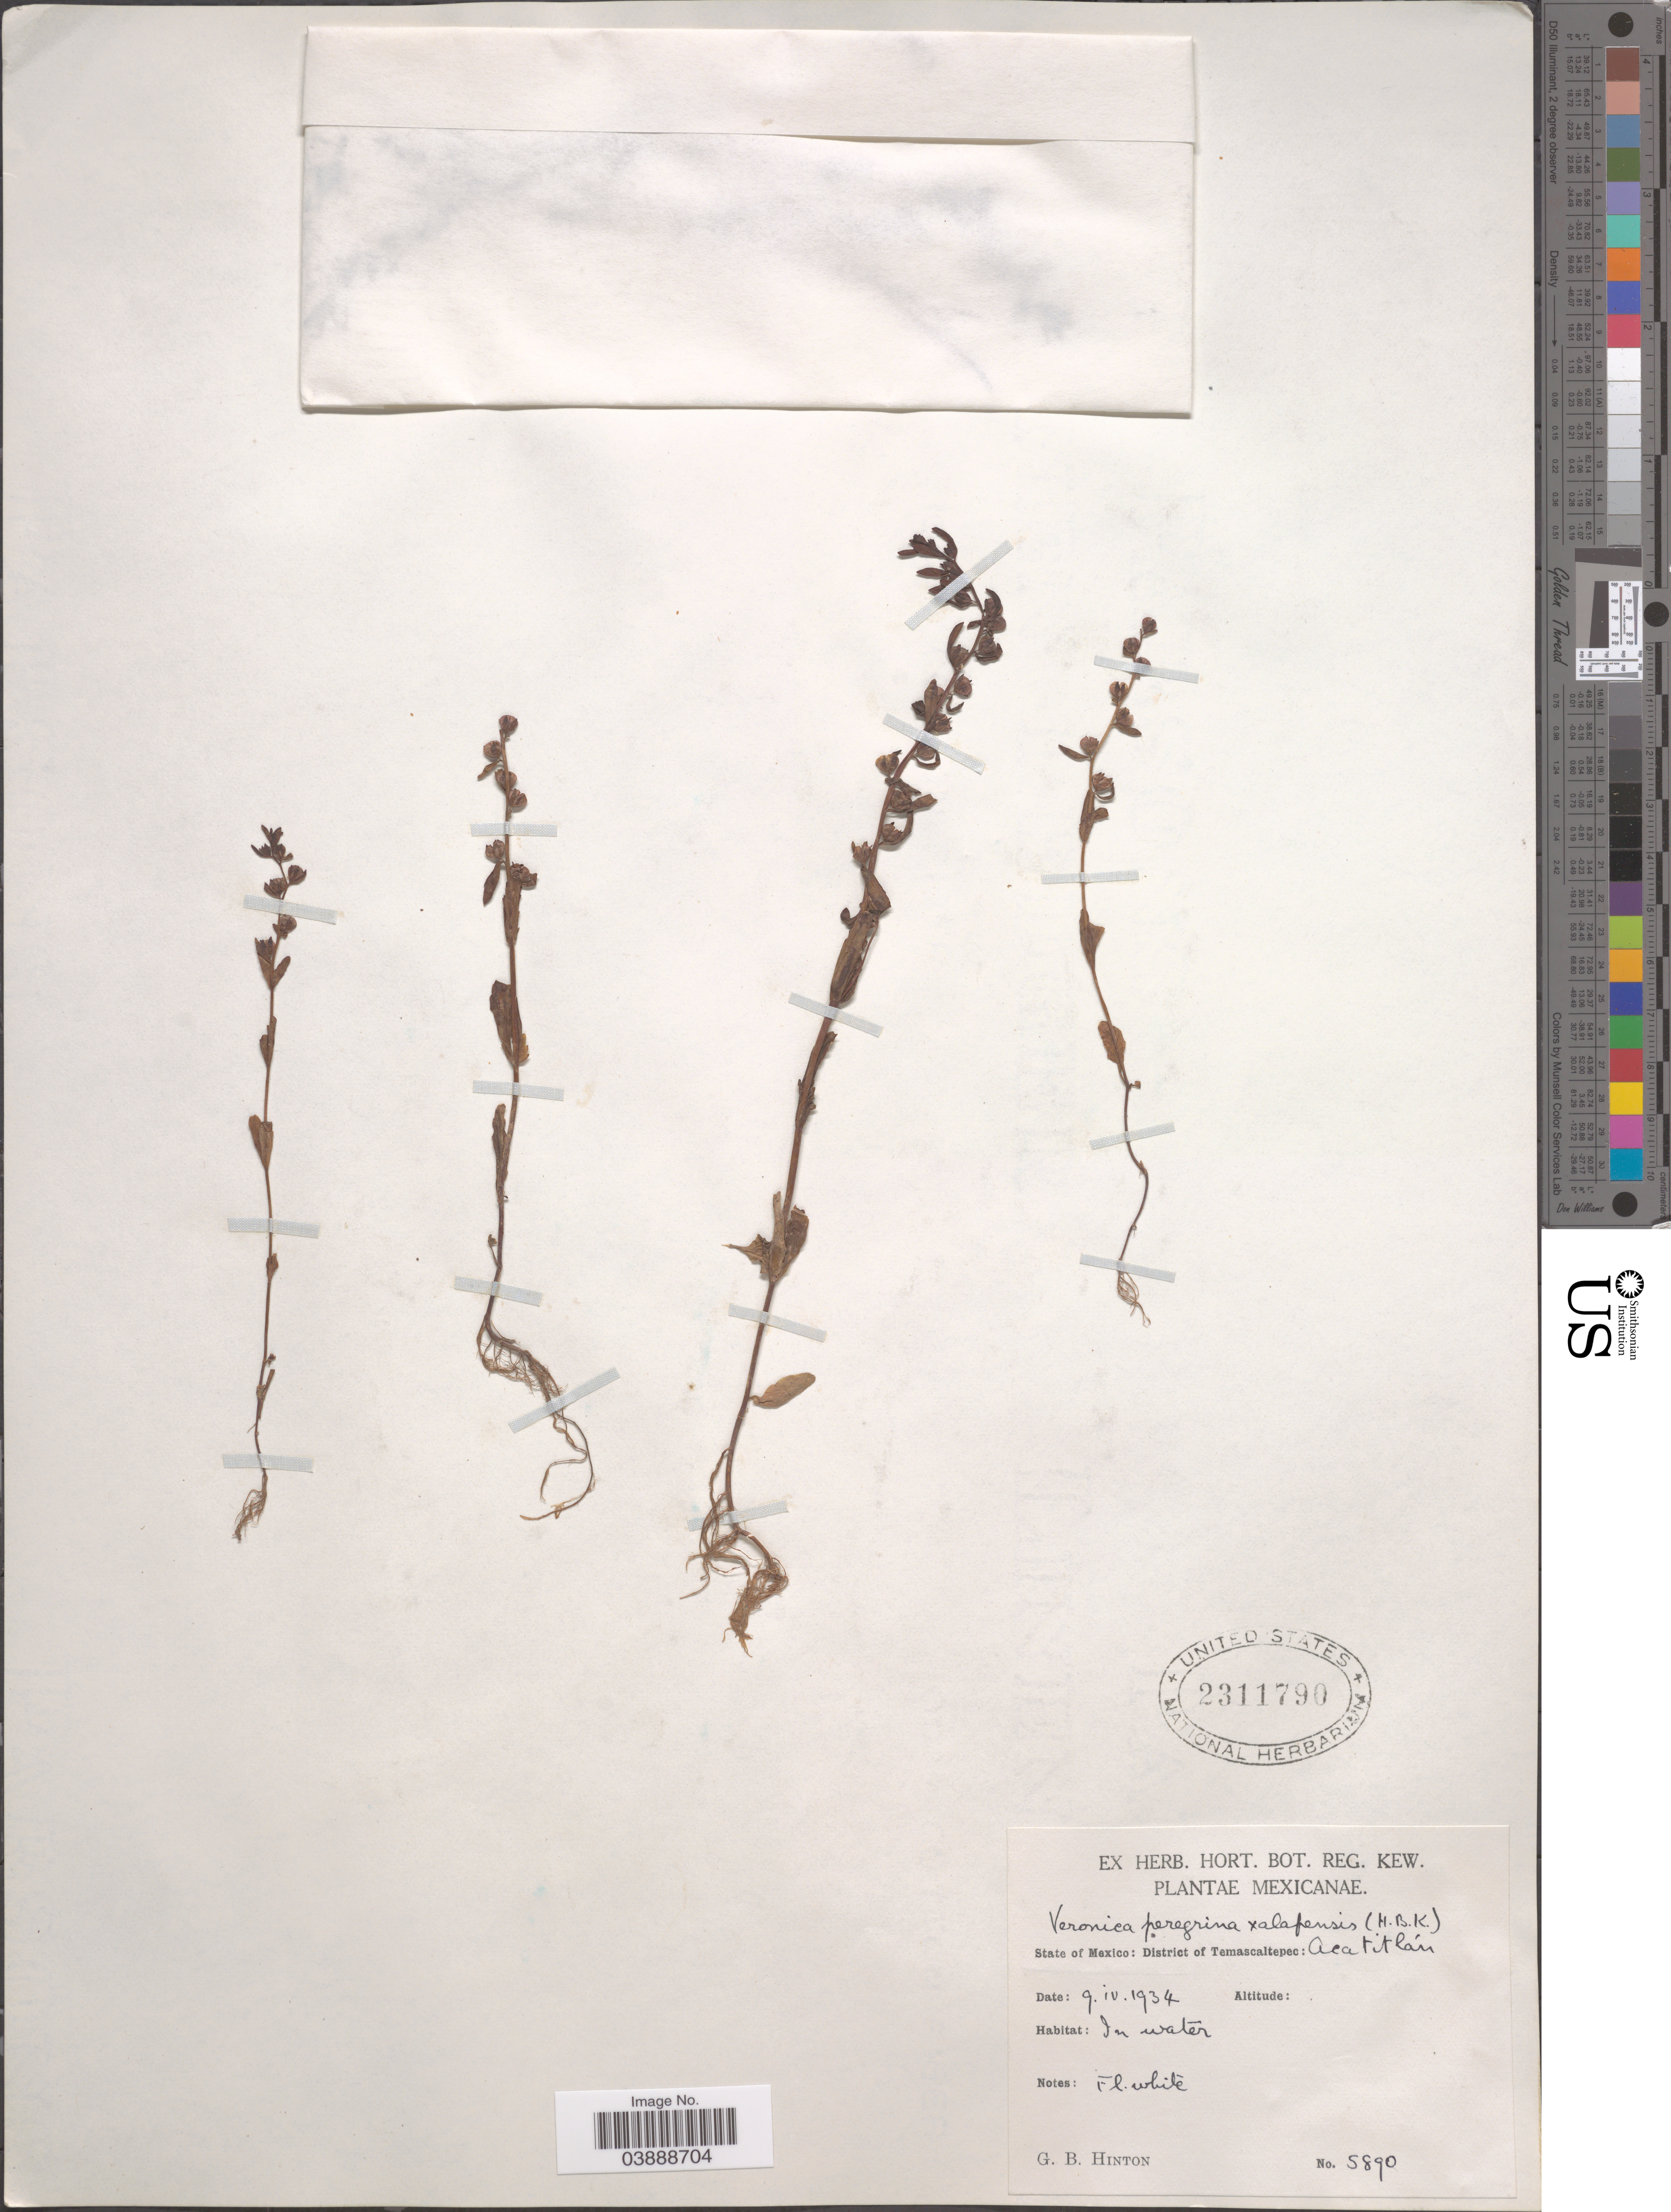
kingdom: Plantae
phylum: Tracheophyta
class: Magnoliopsida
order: Lamiales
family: Plantaginaceae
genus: Veronica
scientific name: Veronica peregrina subsp. xalapensis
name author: (Kunth) Pennell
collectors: G. B. Hinton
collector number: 5890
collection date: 1934-04-09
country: Mexico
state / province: México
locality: District of Temascaltepec: Acatitlán.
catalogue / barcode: US 2311790